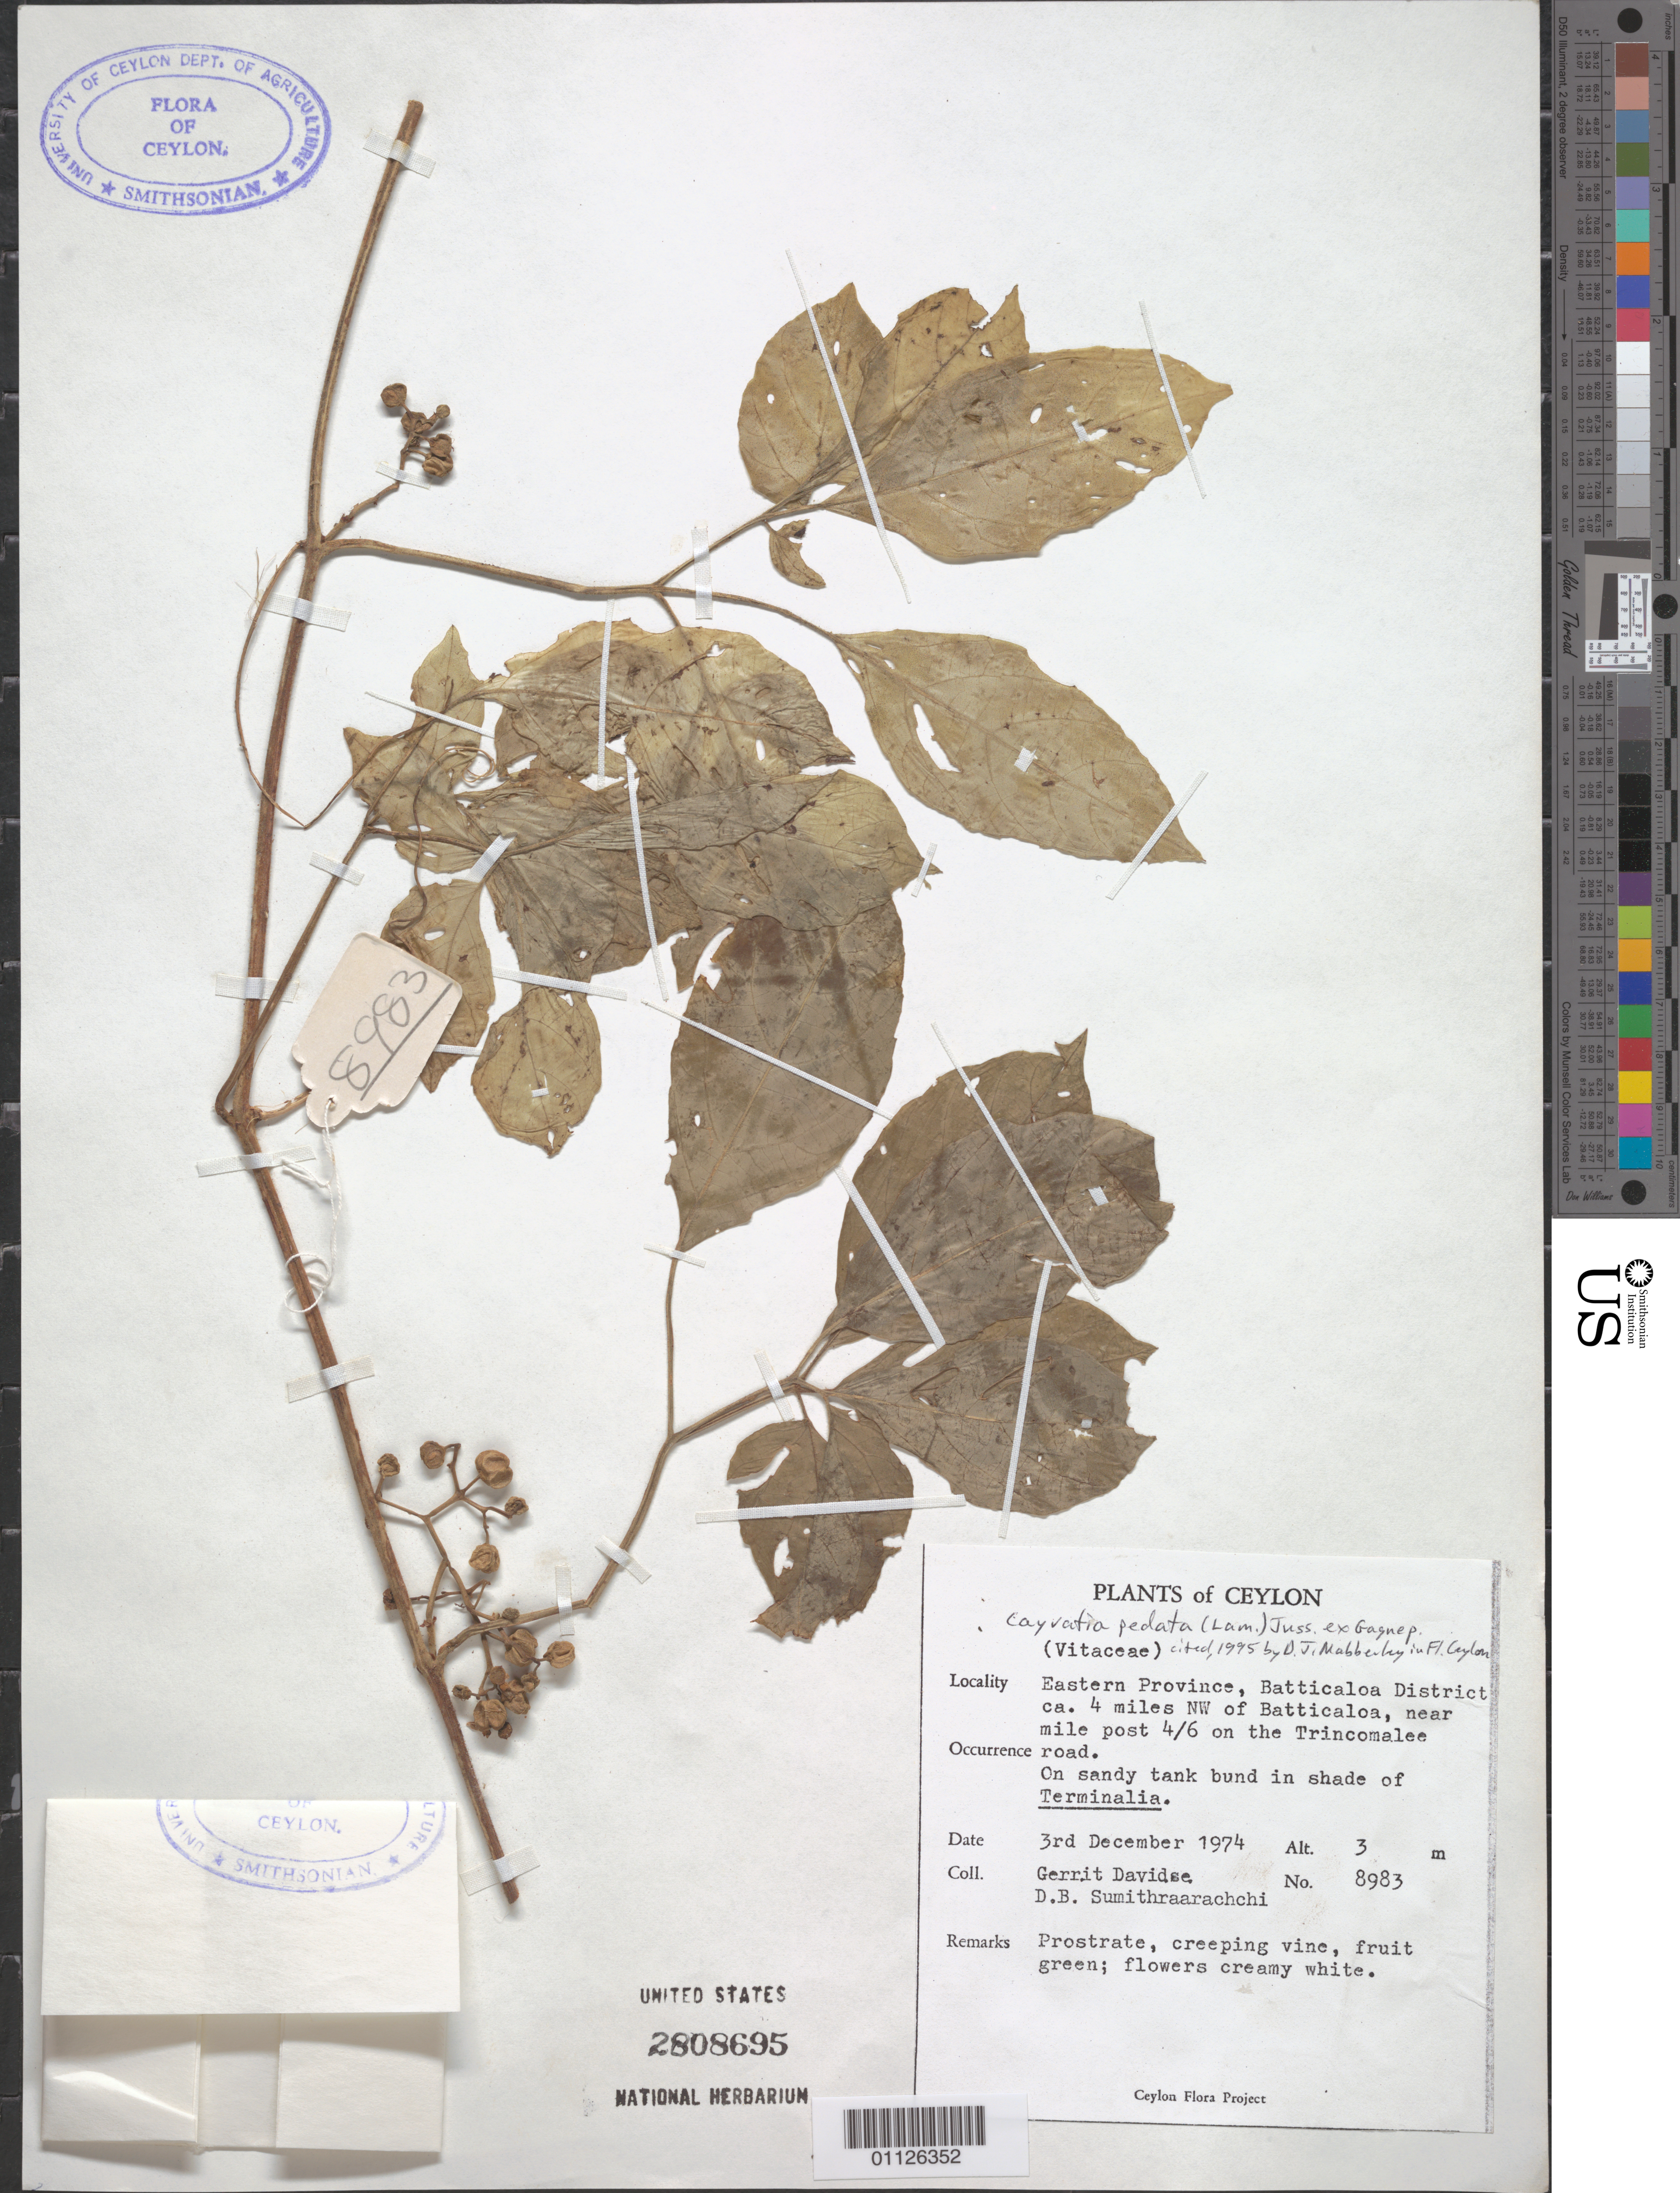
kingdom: Plantae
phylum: Tracheophyta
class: Magnoliopsida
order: Vitales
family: Vitaceae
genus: Cayratia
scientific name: Cayratia pedata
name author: (Lour.) Gagnep.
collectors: G. Davidse & D. B. Sumithraarachchi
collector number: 8983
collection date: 1974-12-03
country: Sri Lanka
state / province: Eastern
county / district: Batticaloa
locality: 4 mi NW of Batticaloa, near mi post 4/6 on the Trincomalee road.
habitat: On sandy tank bund in shade of Terminalia. Creeping vine.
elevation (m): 3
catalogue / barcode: US 2808695